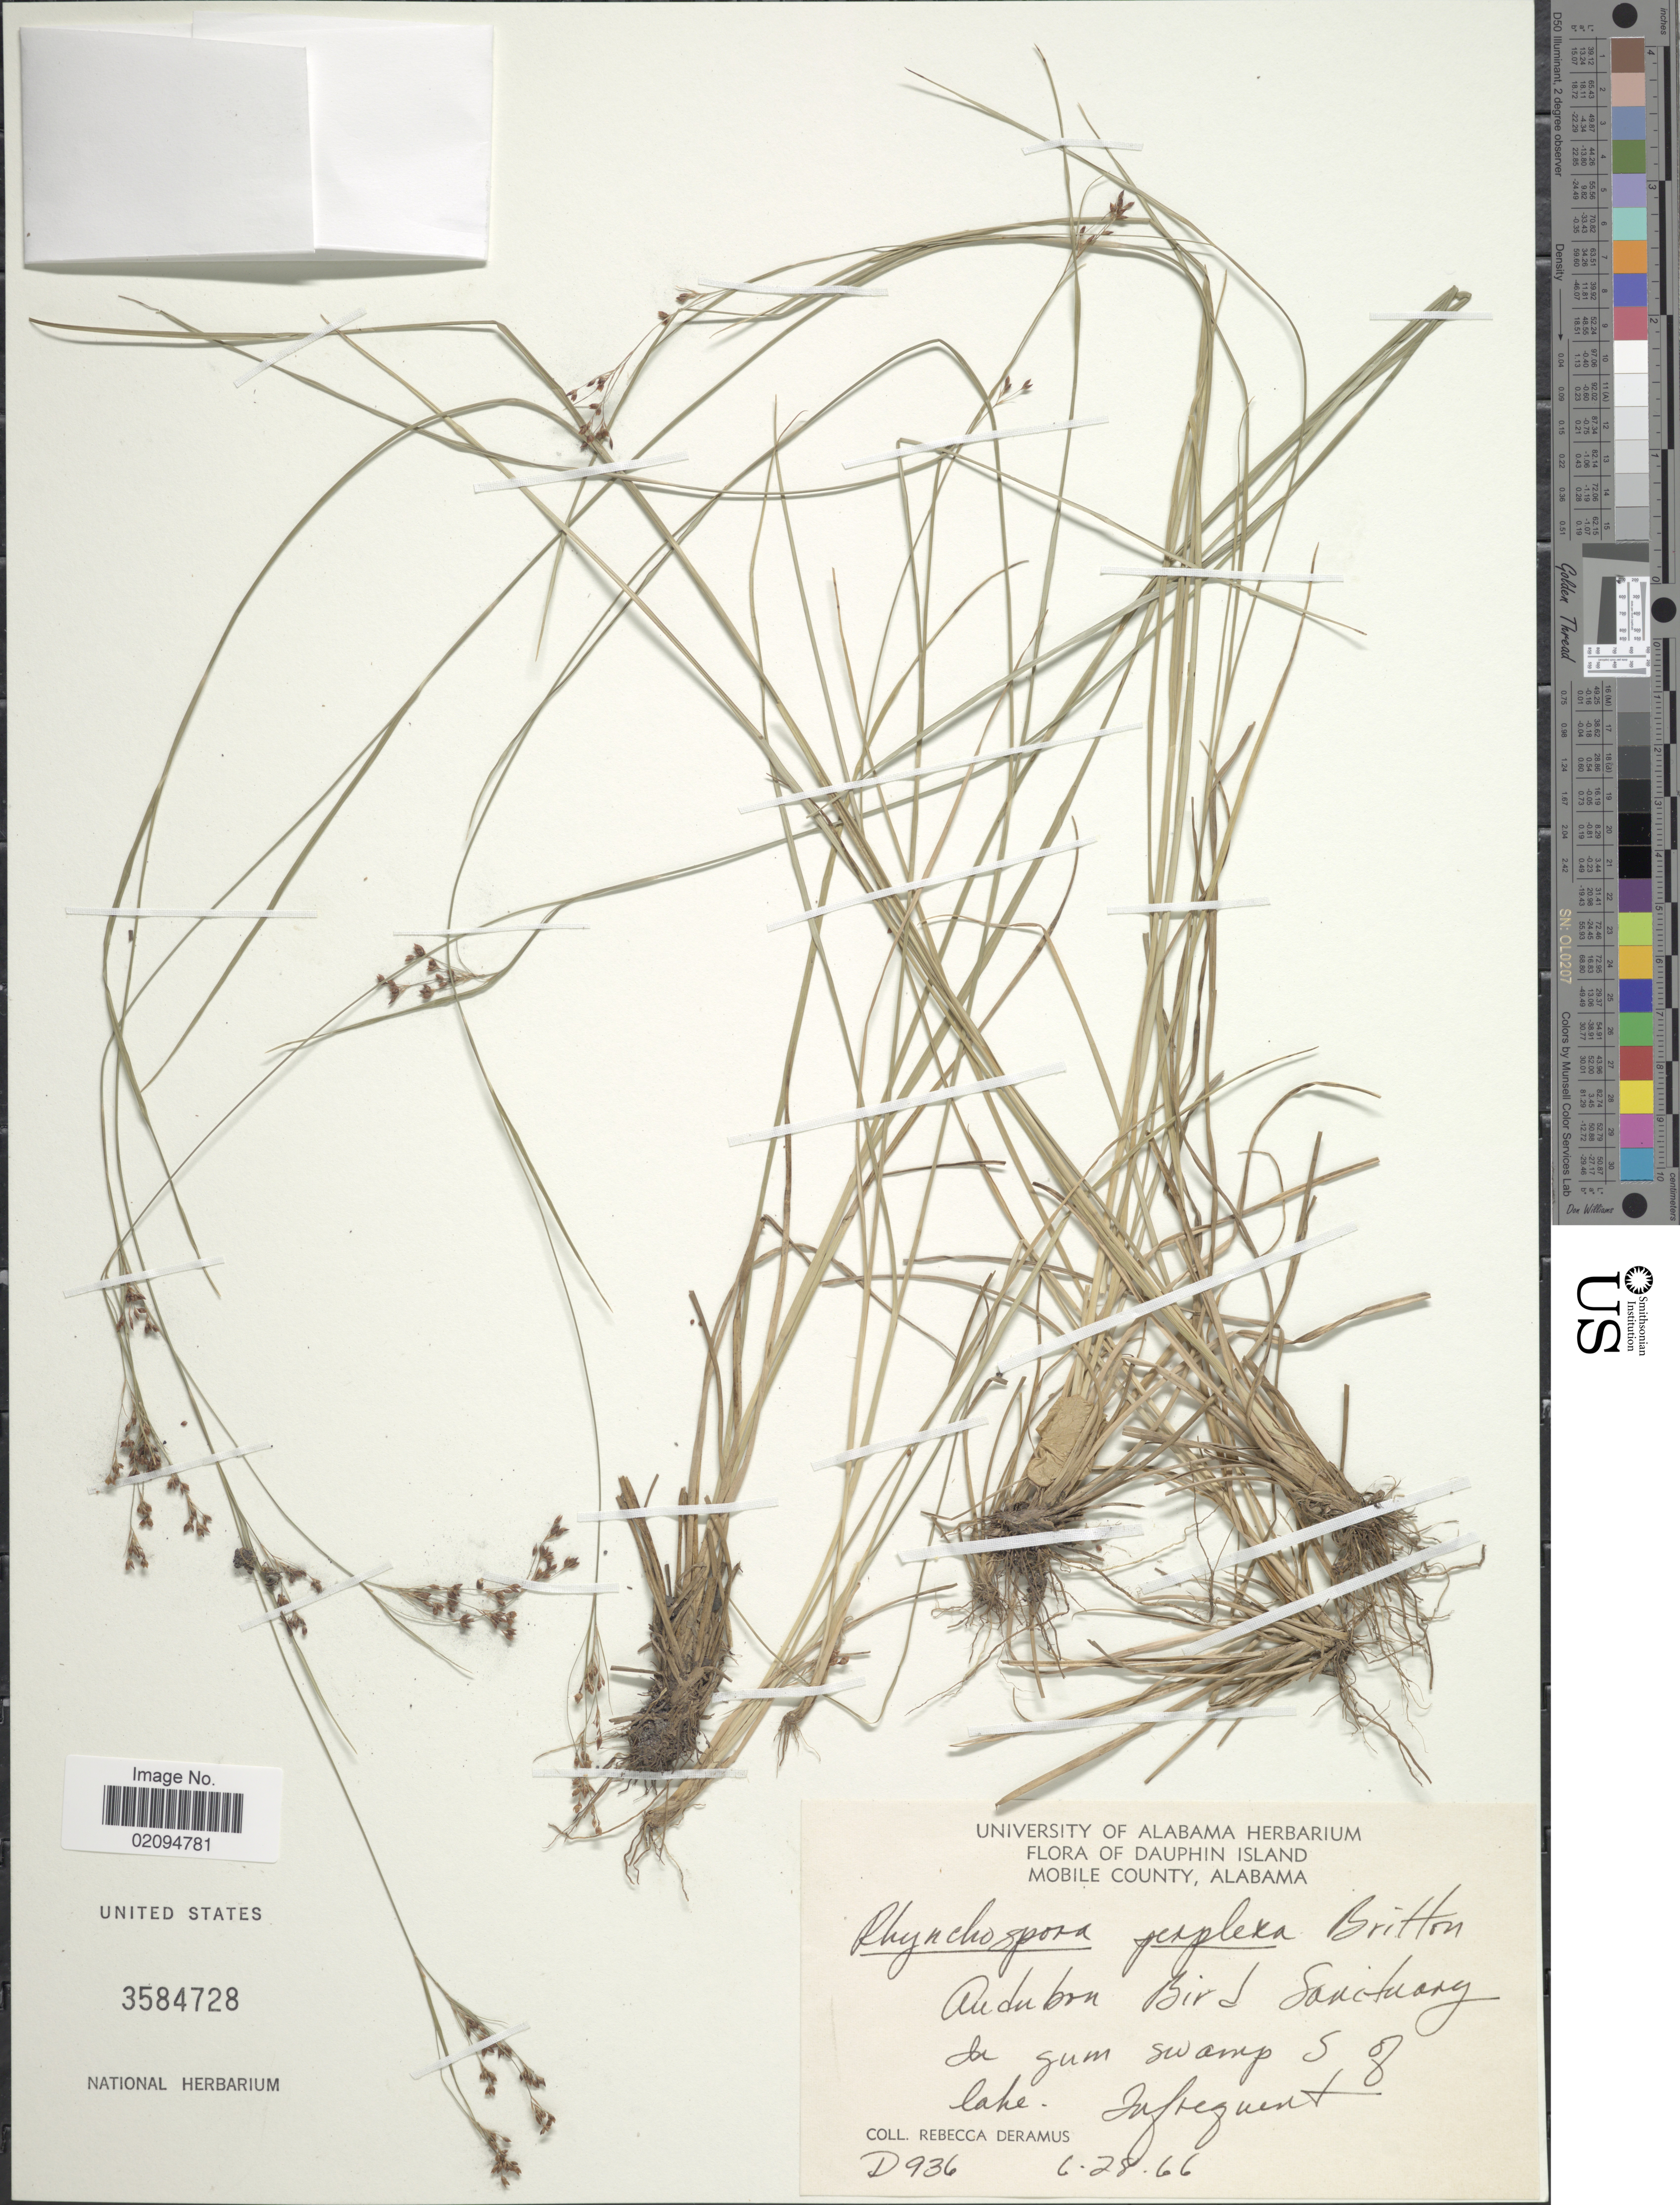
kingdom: Plantae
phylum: Tracheophyta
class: Liliopsida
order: Poales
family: Cyperaceae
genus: Rhynchospora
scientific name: Rhynchospora perplexa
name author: Britton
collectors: R. Deramus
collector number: D936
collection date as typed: Transcribed d/m/y: 28/6/66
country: United States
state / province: Alabama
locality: Dauphin Island. Mobile County. Audubon Bird Sanctuary In gum swamps S of lake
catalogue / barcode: US 3584728